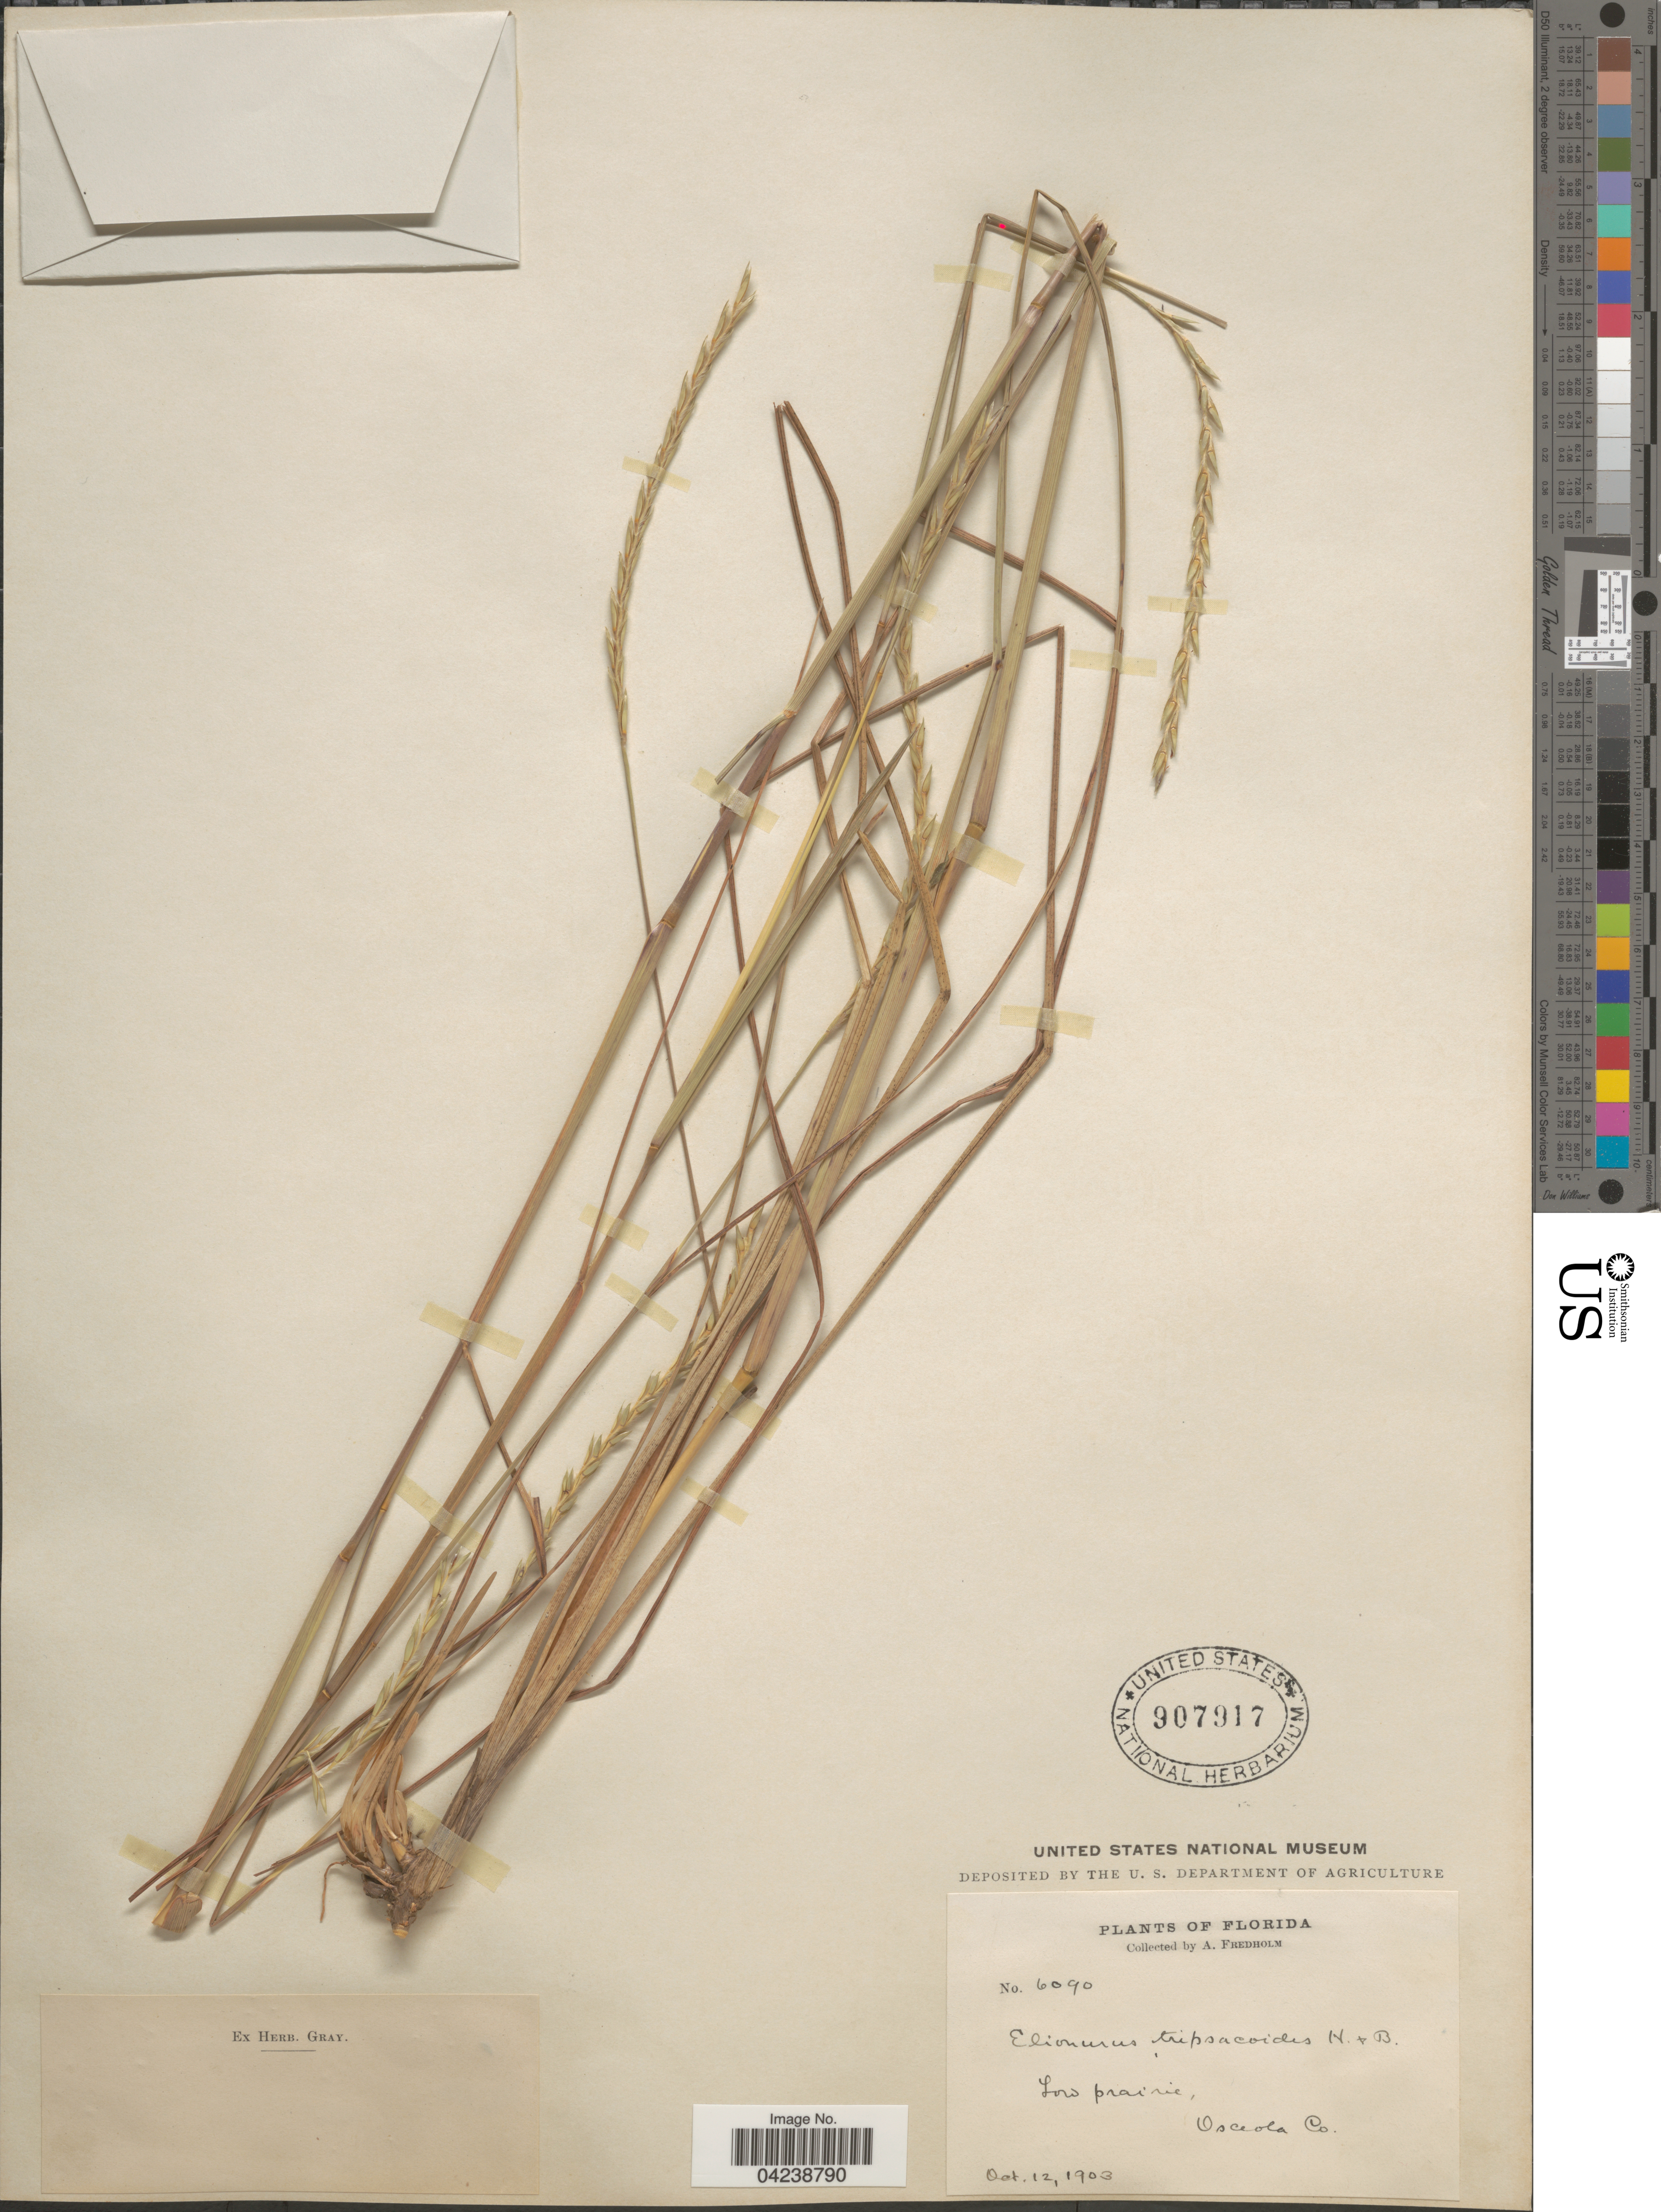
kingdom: Plantae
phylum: Tracheophyta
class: Liliopsida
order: Poales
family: Poaceae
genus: Elionurus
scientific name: Elionurus tripsacoides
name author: Humb. & Bonpl. ex Willd.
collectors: A. Fredholm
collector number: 6090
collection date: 1903-10-12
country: United States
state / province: Florida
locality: Low prairie, Osceola Co.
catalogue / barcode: US 907917